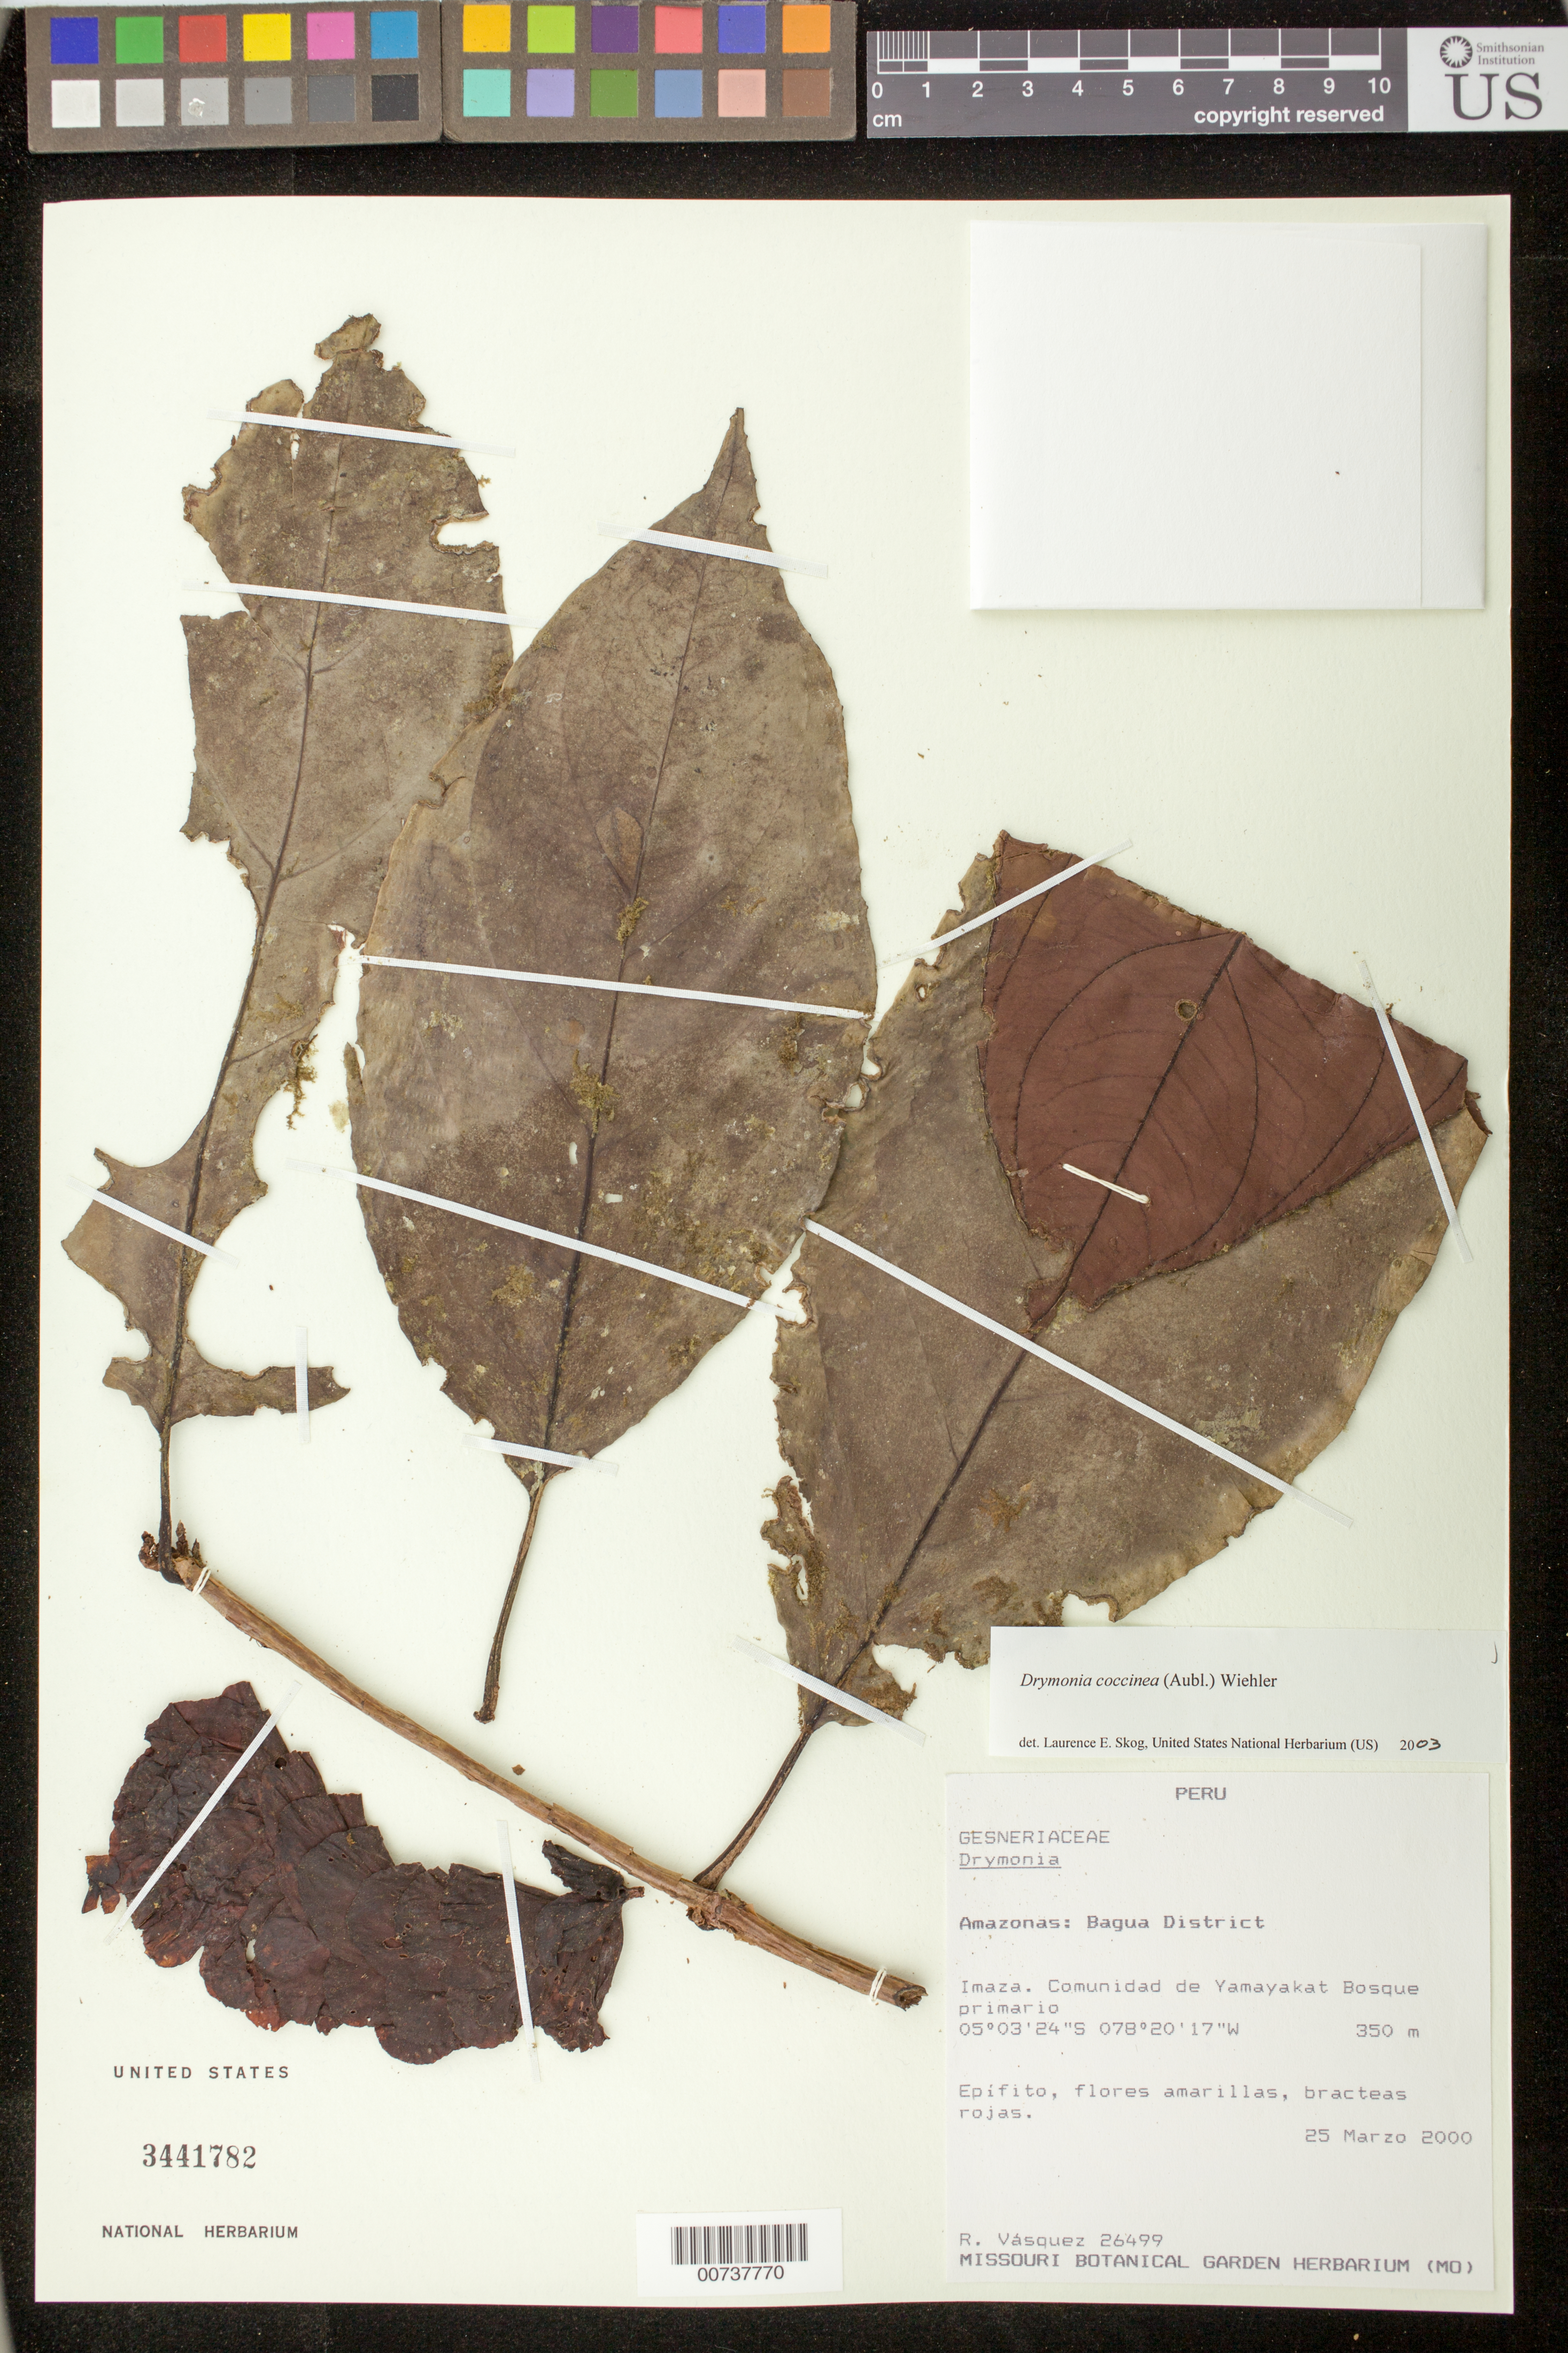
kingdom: Plantae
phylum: Tracheophyta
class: Magnoliopsida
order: Lamiales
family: Gesneriaceae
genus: Drymonia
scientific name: Drymonia coccinea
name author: (Aubl.) Wiehler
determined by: Skog, Laurence E.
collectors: R. Vásquez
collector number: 26499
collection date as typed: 25 Mar 2000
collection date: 2000-03-25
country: Peru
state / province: Amazonas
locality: Bagua District, Imaza, comunidad de Yamayakat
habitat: Bosque primario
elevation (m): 350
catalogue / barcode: US 3441782